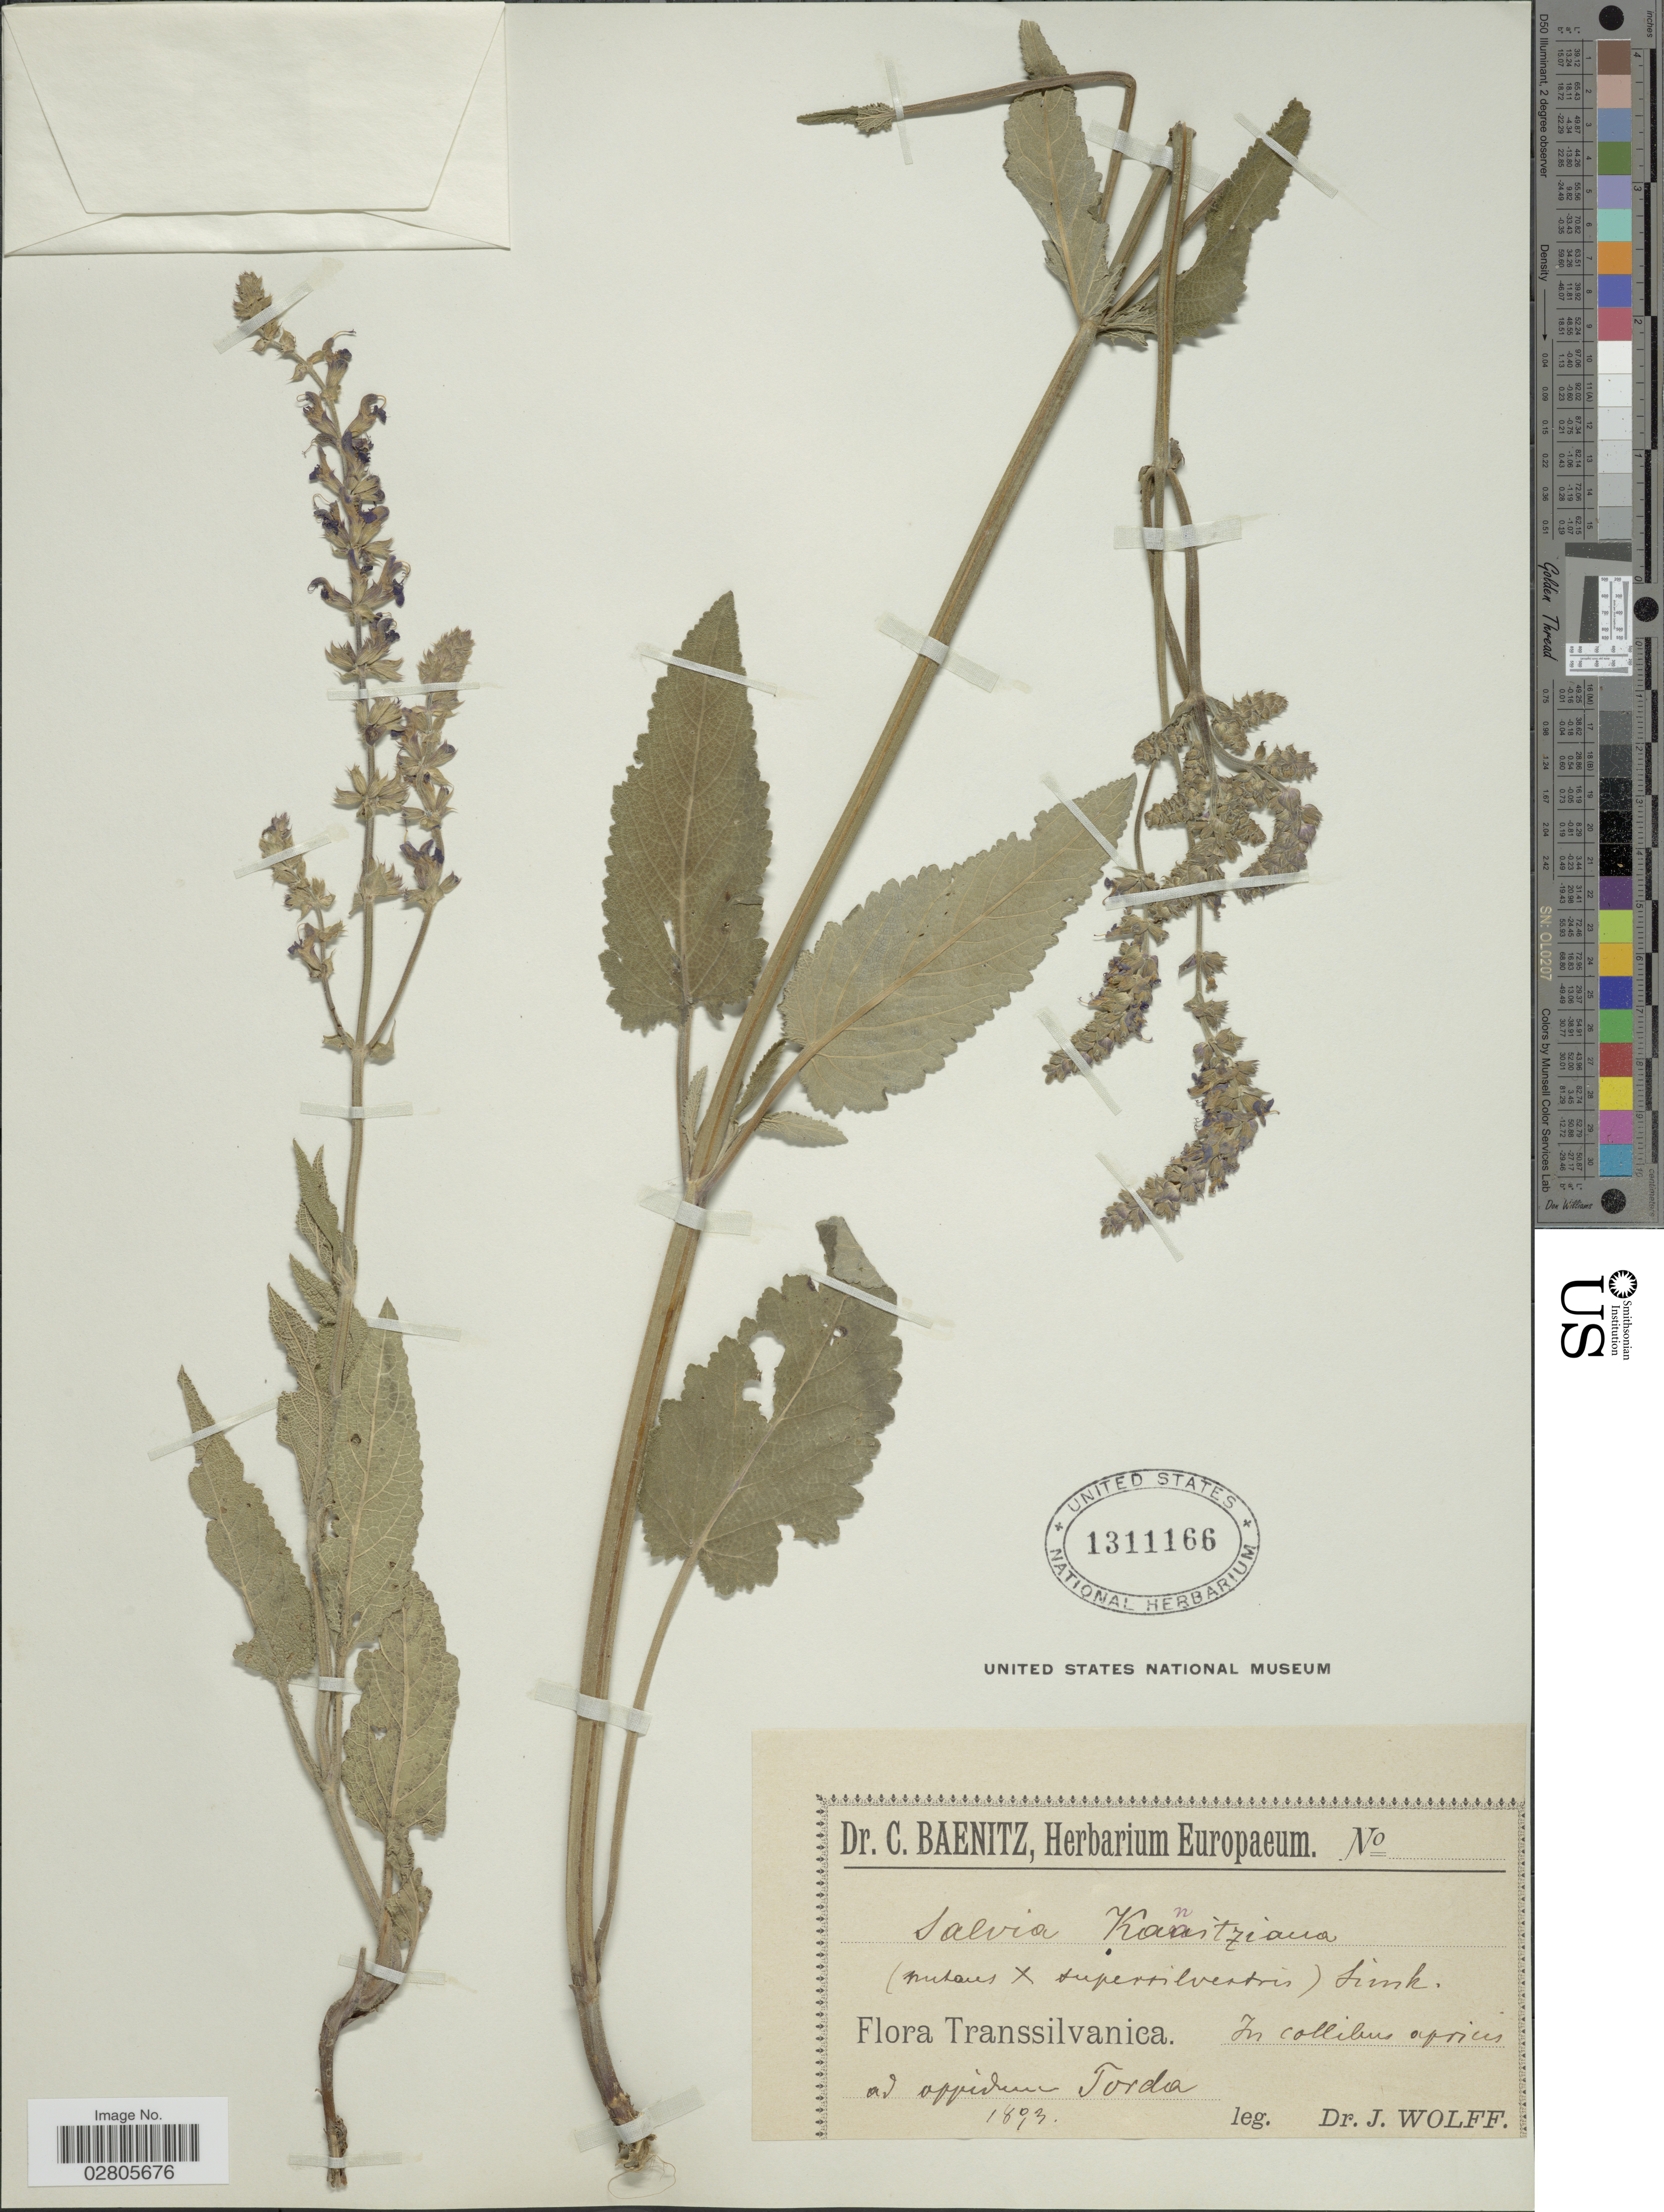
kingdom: Plantae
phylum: Tracheophyta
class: Magnoliopsida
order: Lamiales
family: Lamiaceae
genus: Salvia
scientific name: Salvia x kanitziana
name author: Simonk.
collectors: J. Wolff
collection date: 1893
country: Romania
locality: Transsilvanica. In collibus apricis ad oppidum Torda.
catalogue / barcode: US 1311166